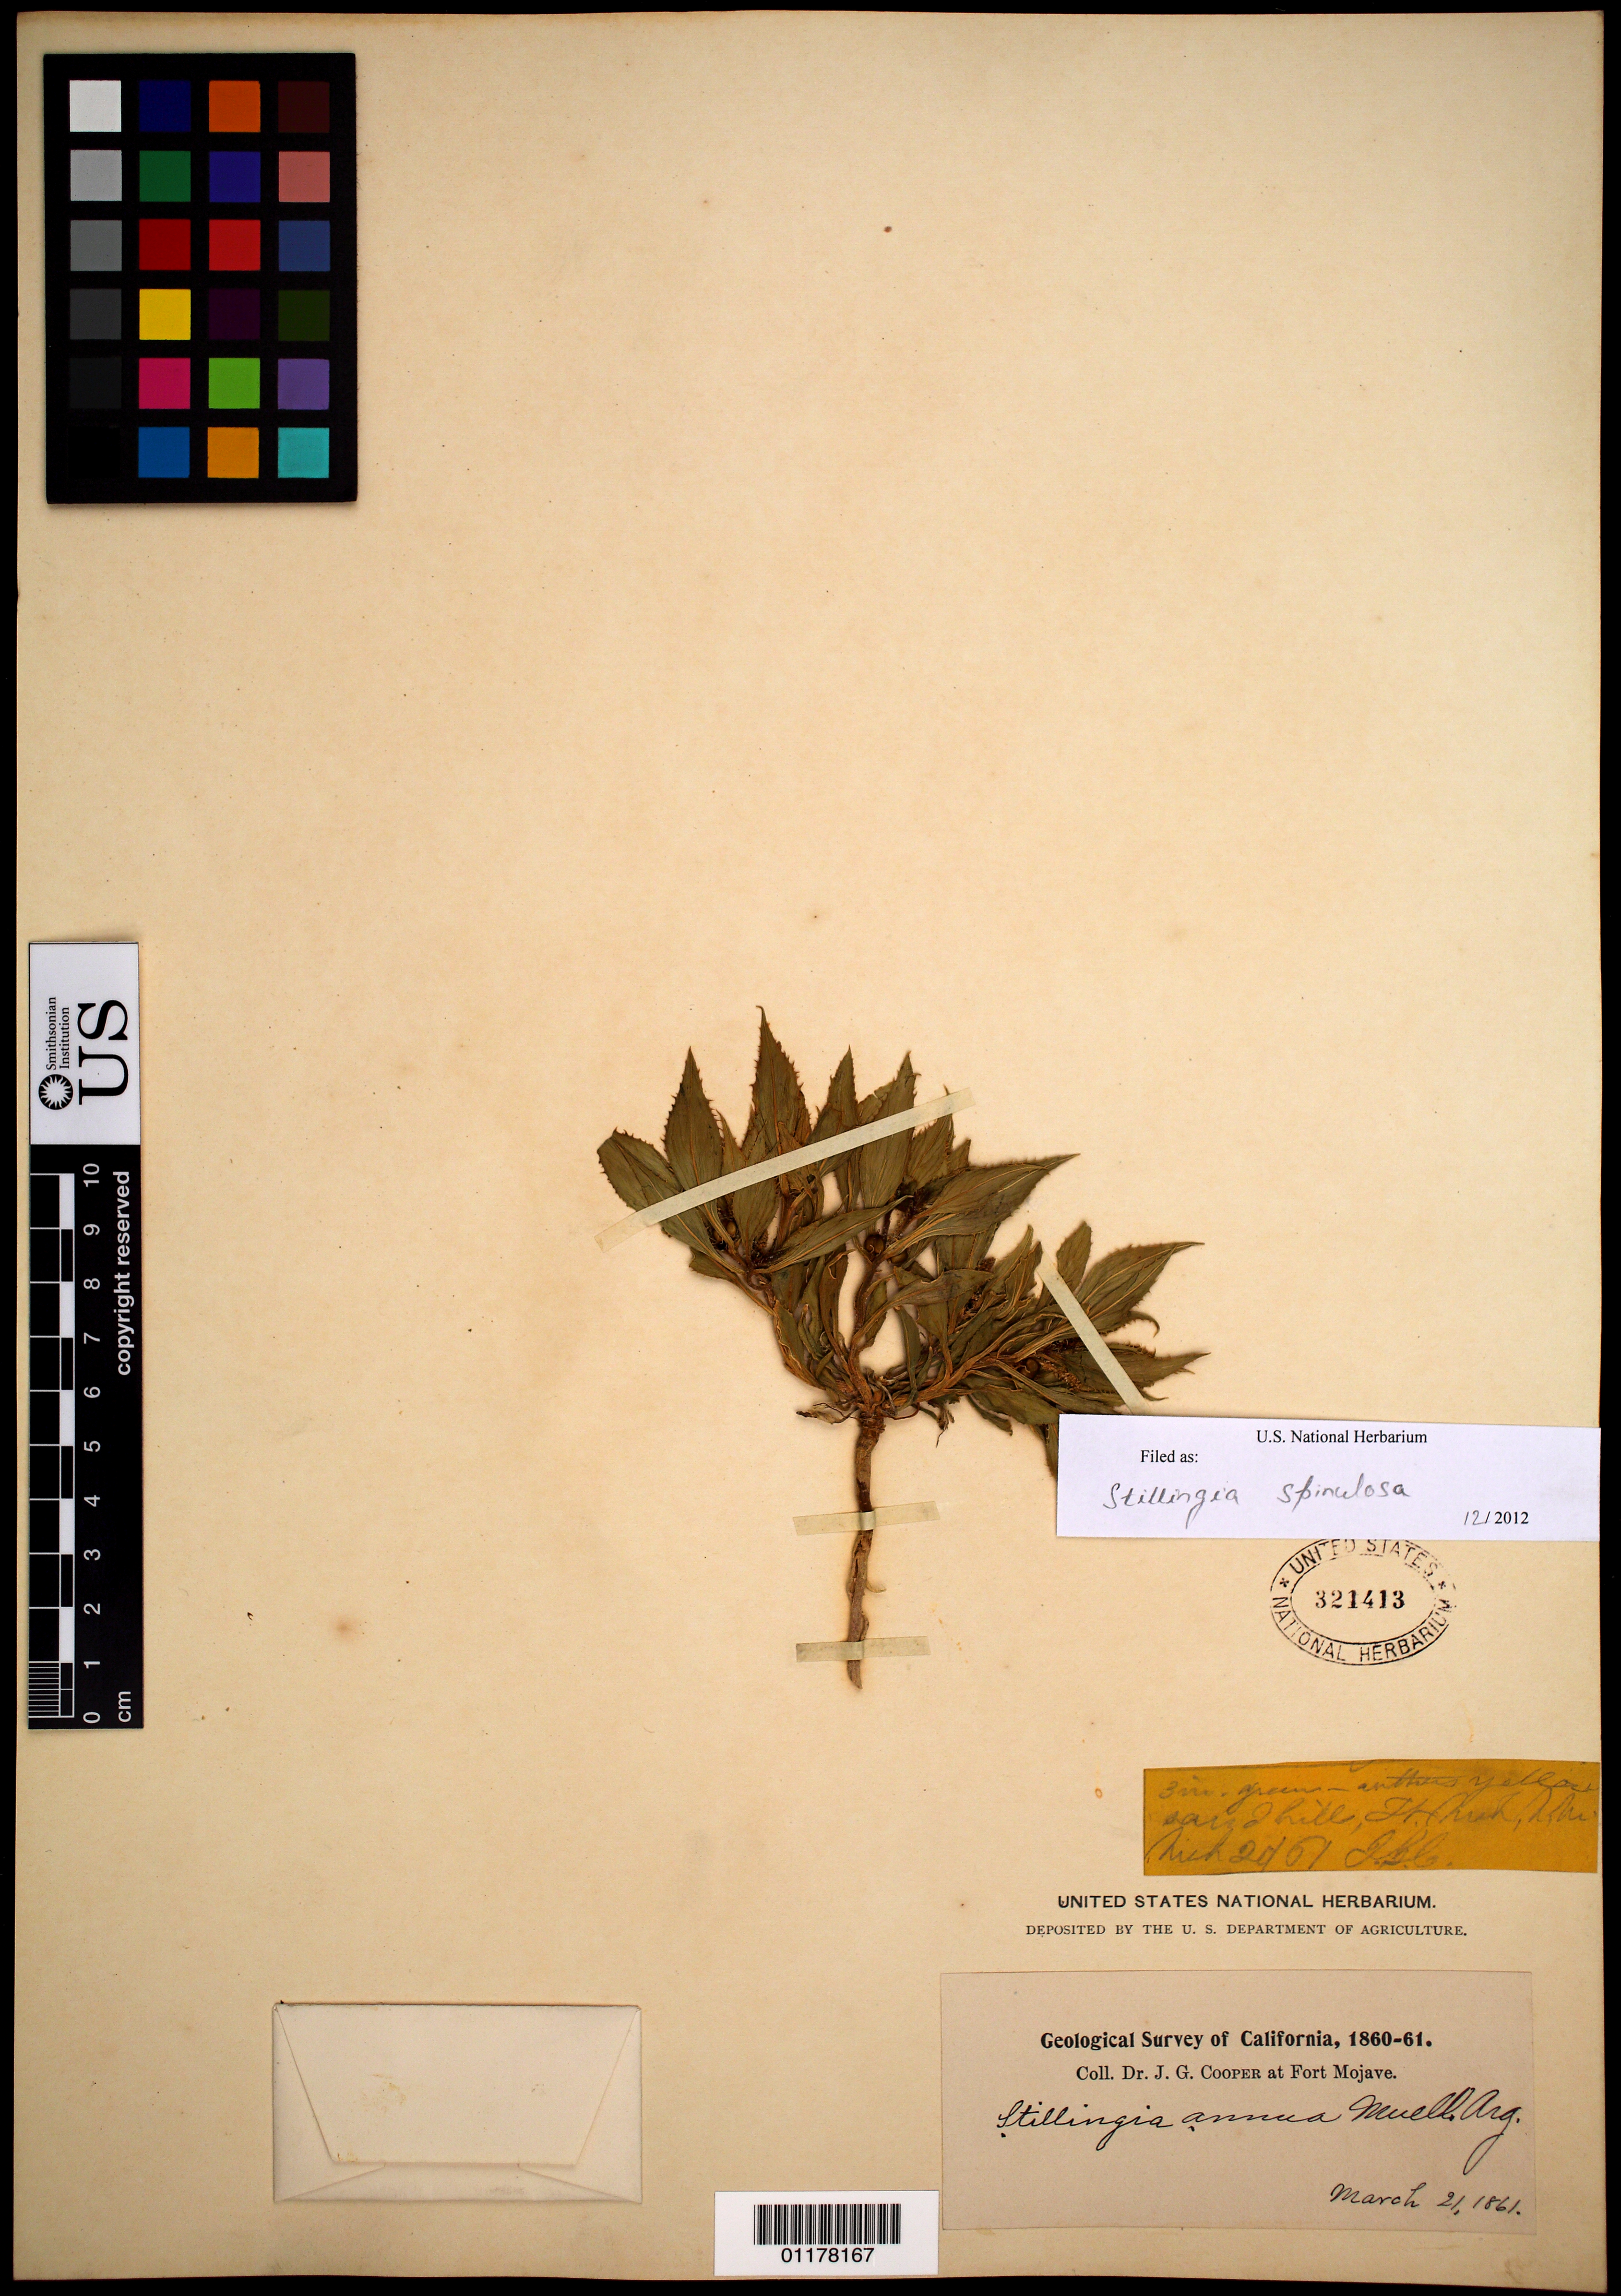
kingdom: Plantae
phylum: Tracheophyta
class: Magnoliopsida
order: Malpighiales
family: Euphorbiaceae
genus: Stillingia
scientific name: Stillingia spinulosa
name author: Torr.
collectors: J. G. Cooper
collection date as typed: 21 Mar 1861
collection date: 1861-03-21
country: United States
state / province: California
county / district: San Bernardino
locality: At Fort Mojave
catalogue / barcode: US 321413